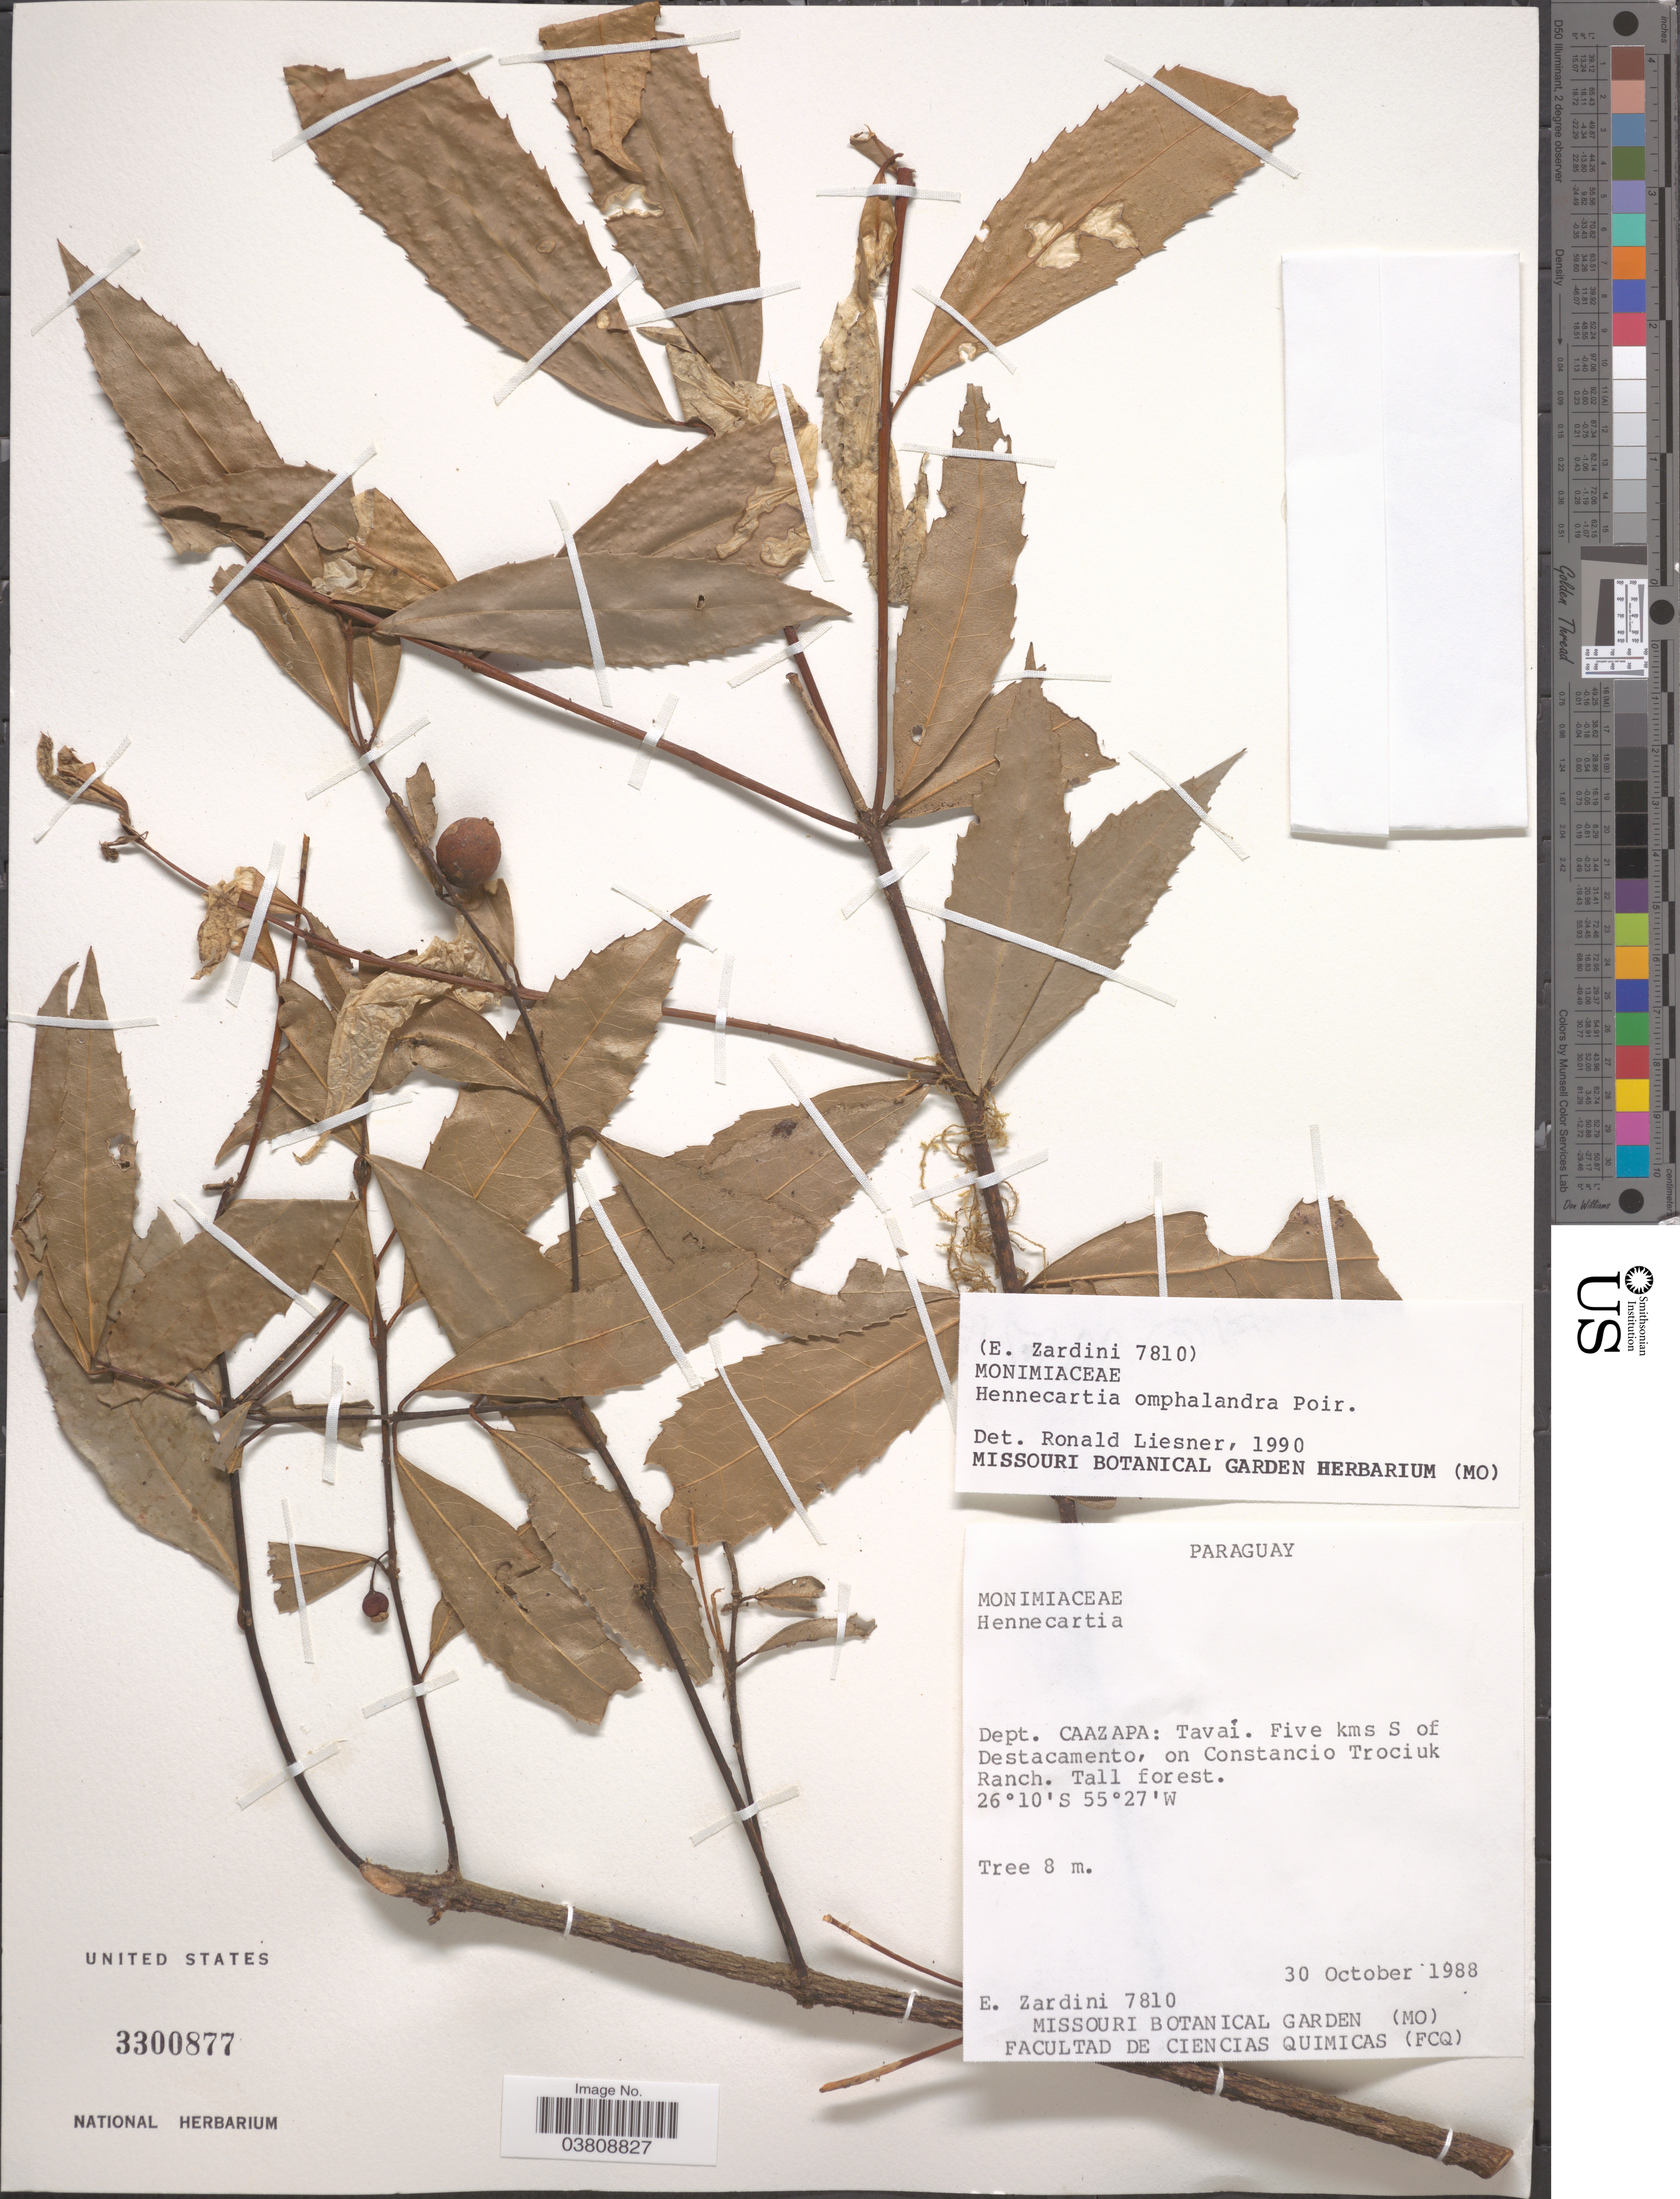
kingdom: Plantae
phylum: Tracheophyta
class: Magnoliopsida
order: Laurales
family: Monimiaceae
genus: Hennecartia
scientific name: Hennecartia omphalandra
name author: J. Poiss.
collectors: E. Zardini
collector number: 7810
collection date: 1988-10-30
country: Paraguay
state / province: Caazapa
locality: Dept. Caazapa: Tavaí. Five kms S of Destacamento, on Constancio Trociuk Ranch.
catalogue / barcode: US 3300877